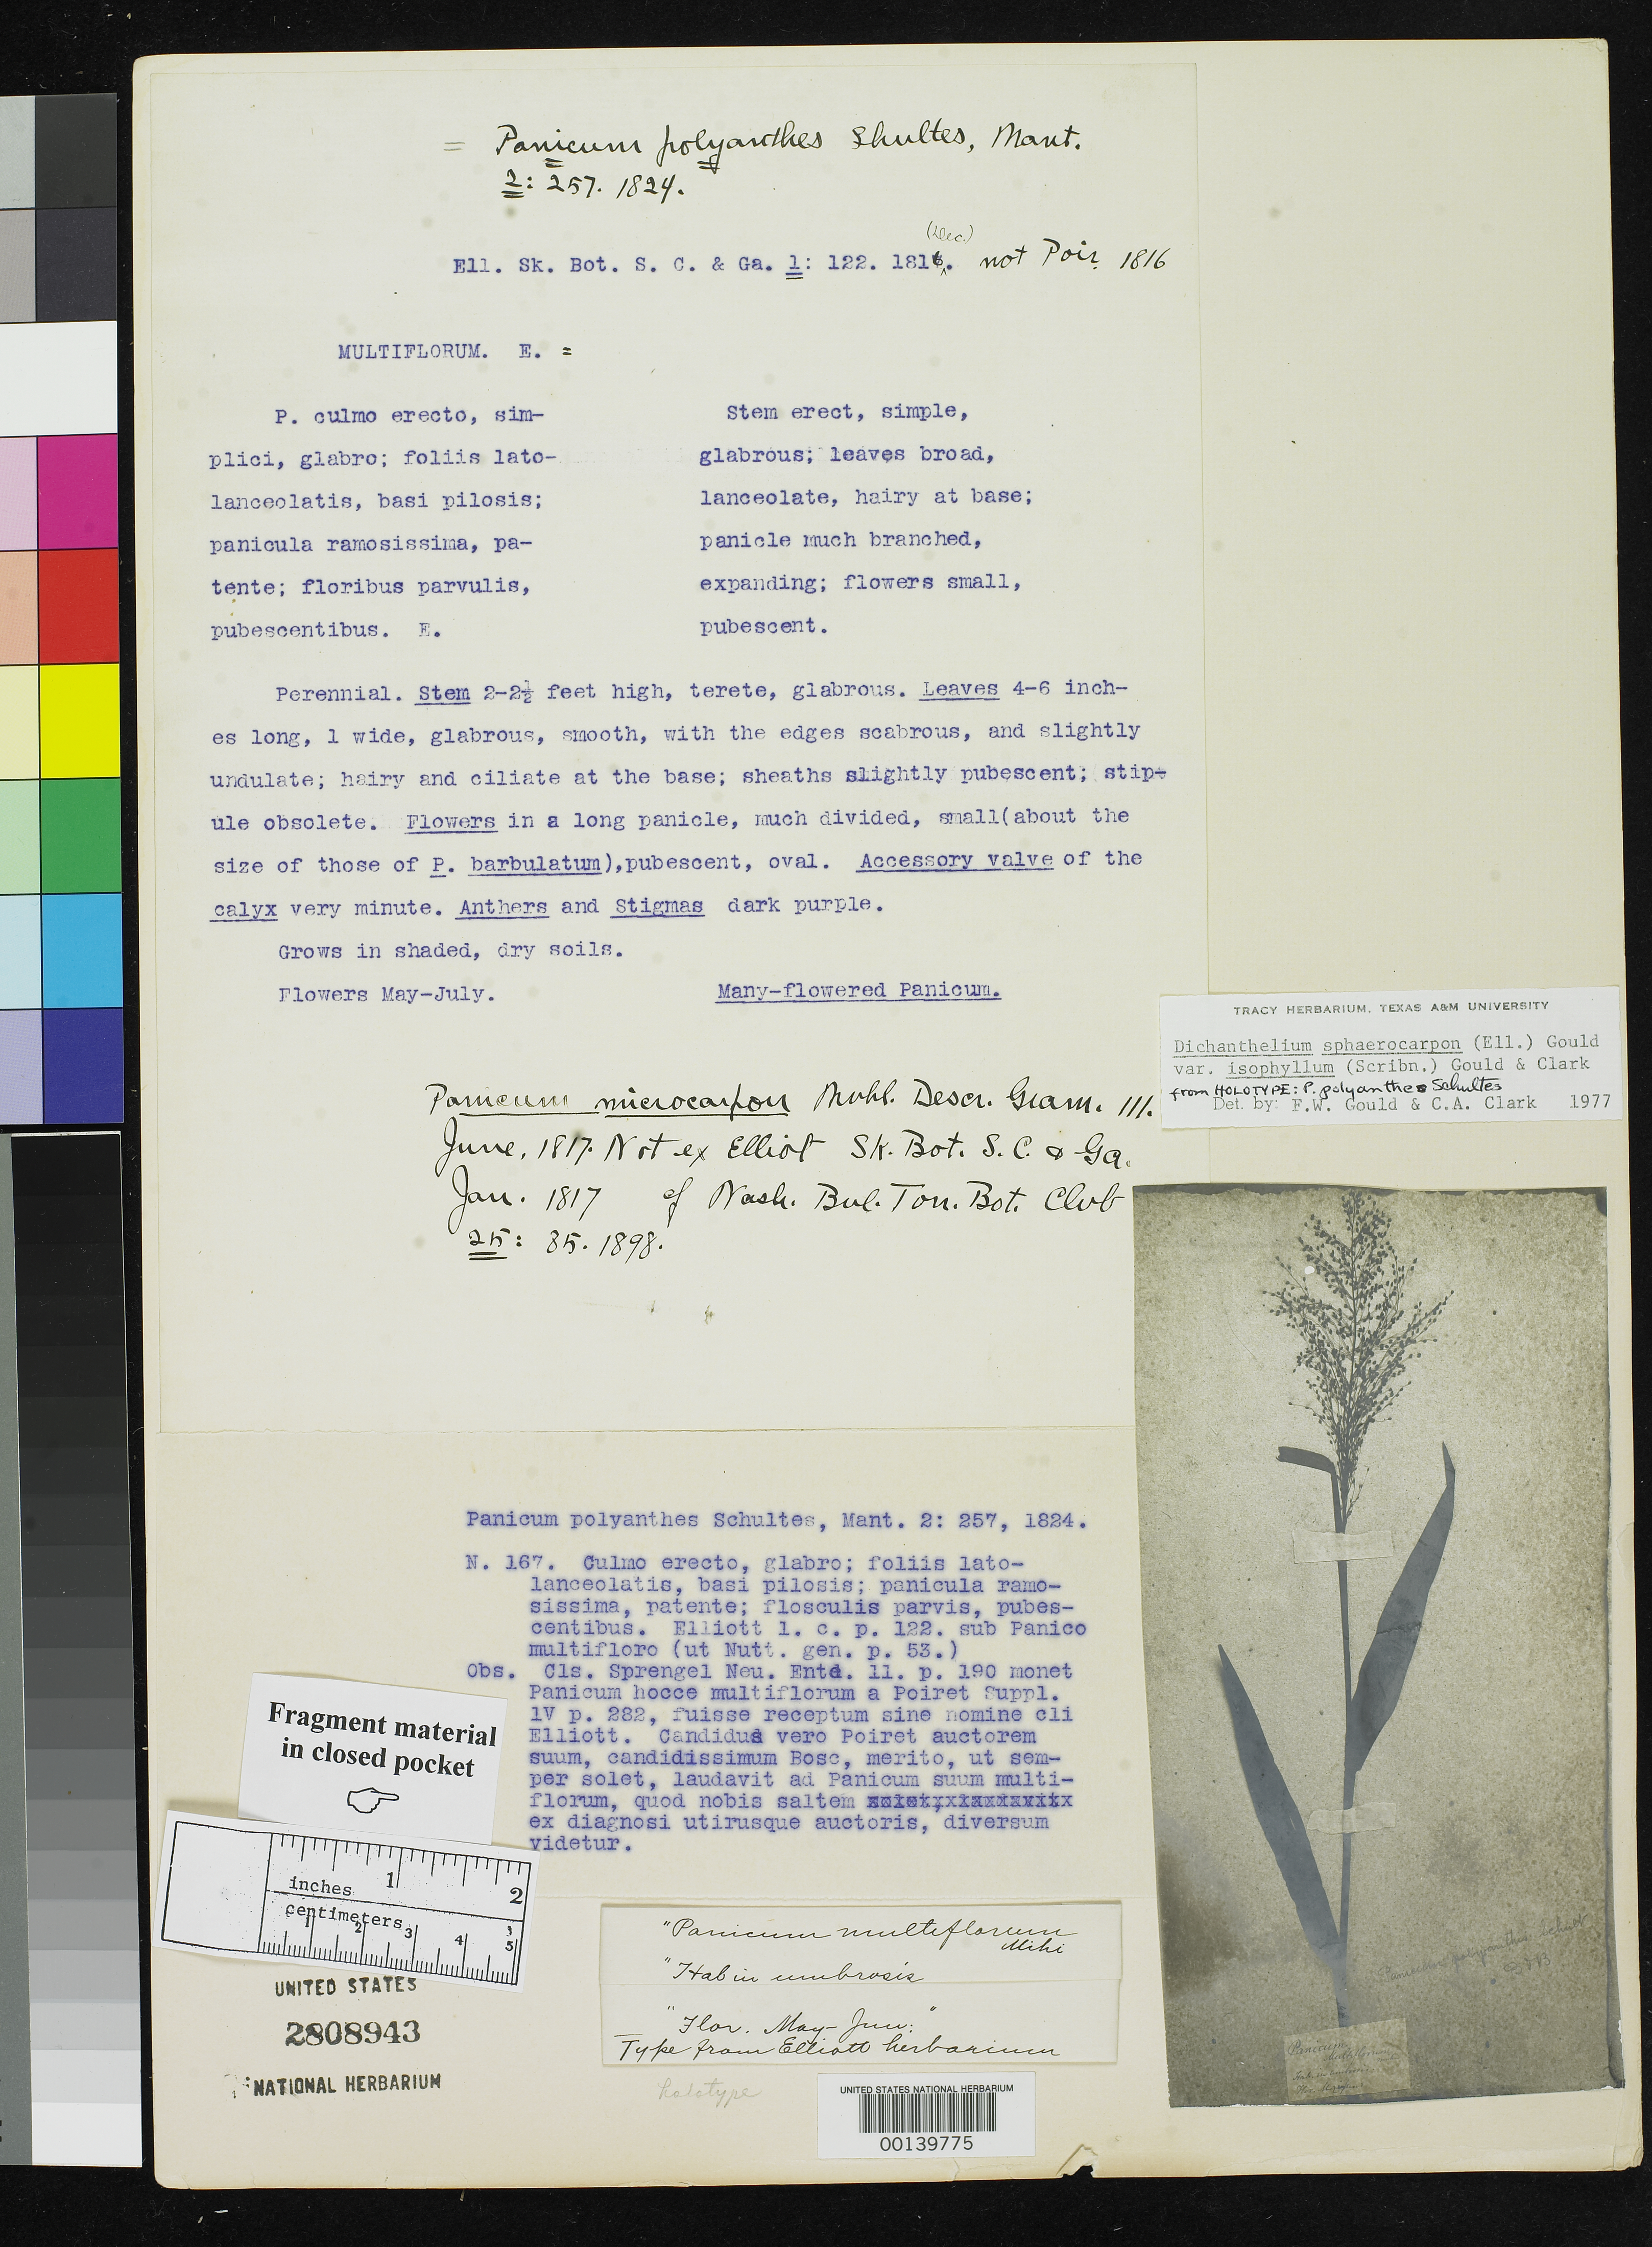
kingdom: Plantae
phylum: Tracheophyta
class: Liliopsida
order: Poales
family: Poaceae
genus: Panicum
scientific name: Panicum multiflorum Elliott, nom. illeg.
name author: Elliott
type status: Type Fragment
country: United States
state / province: South Carolina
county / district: Charleston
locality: Charleston.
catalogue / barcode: US 2808943